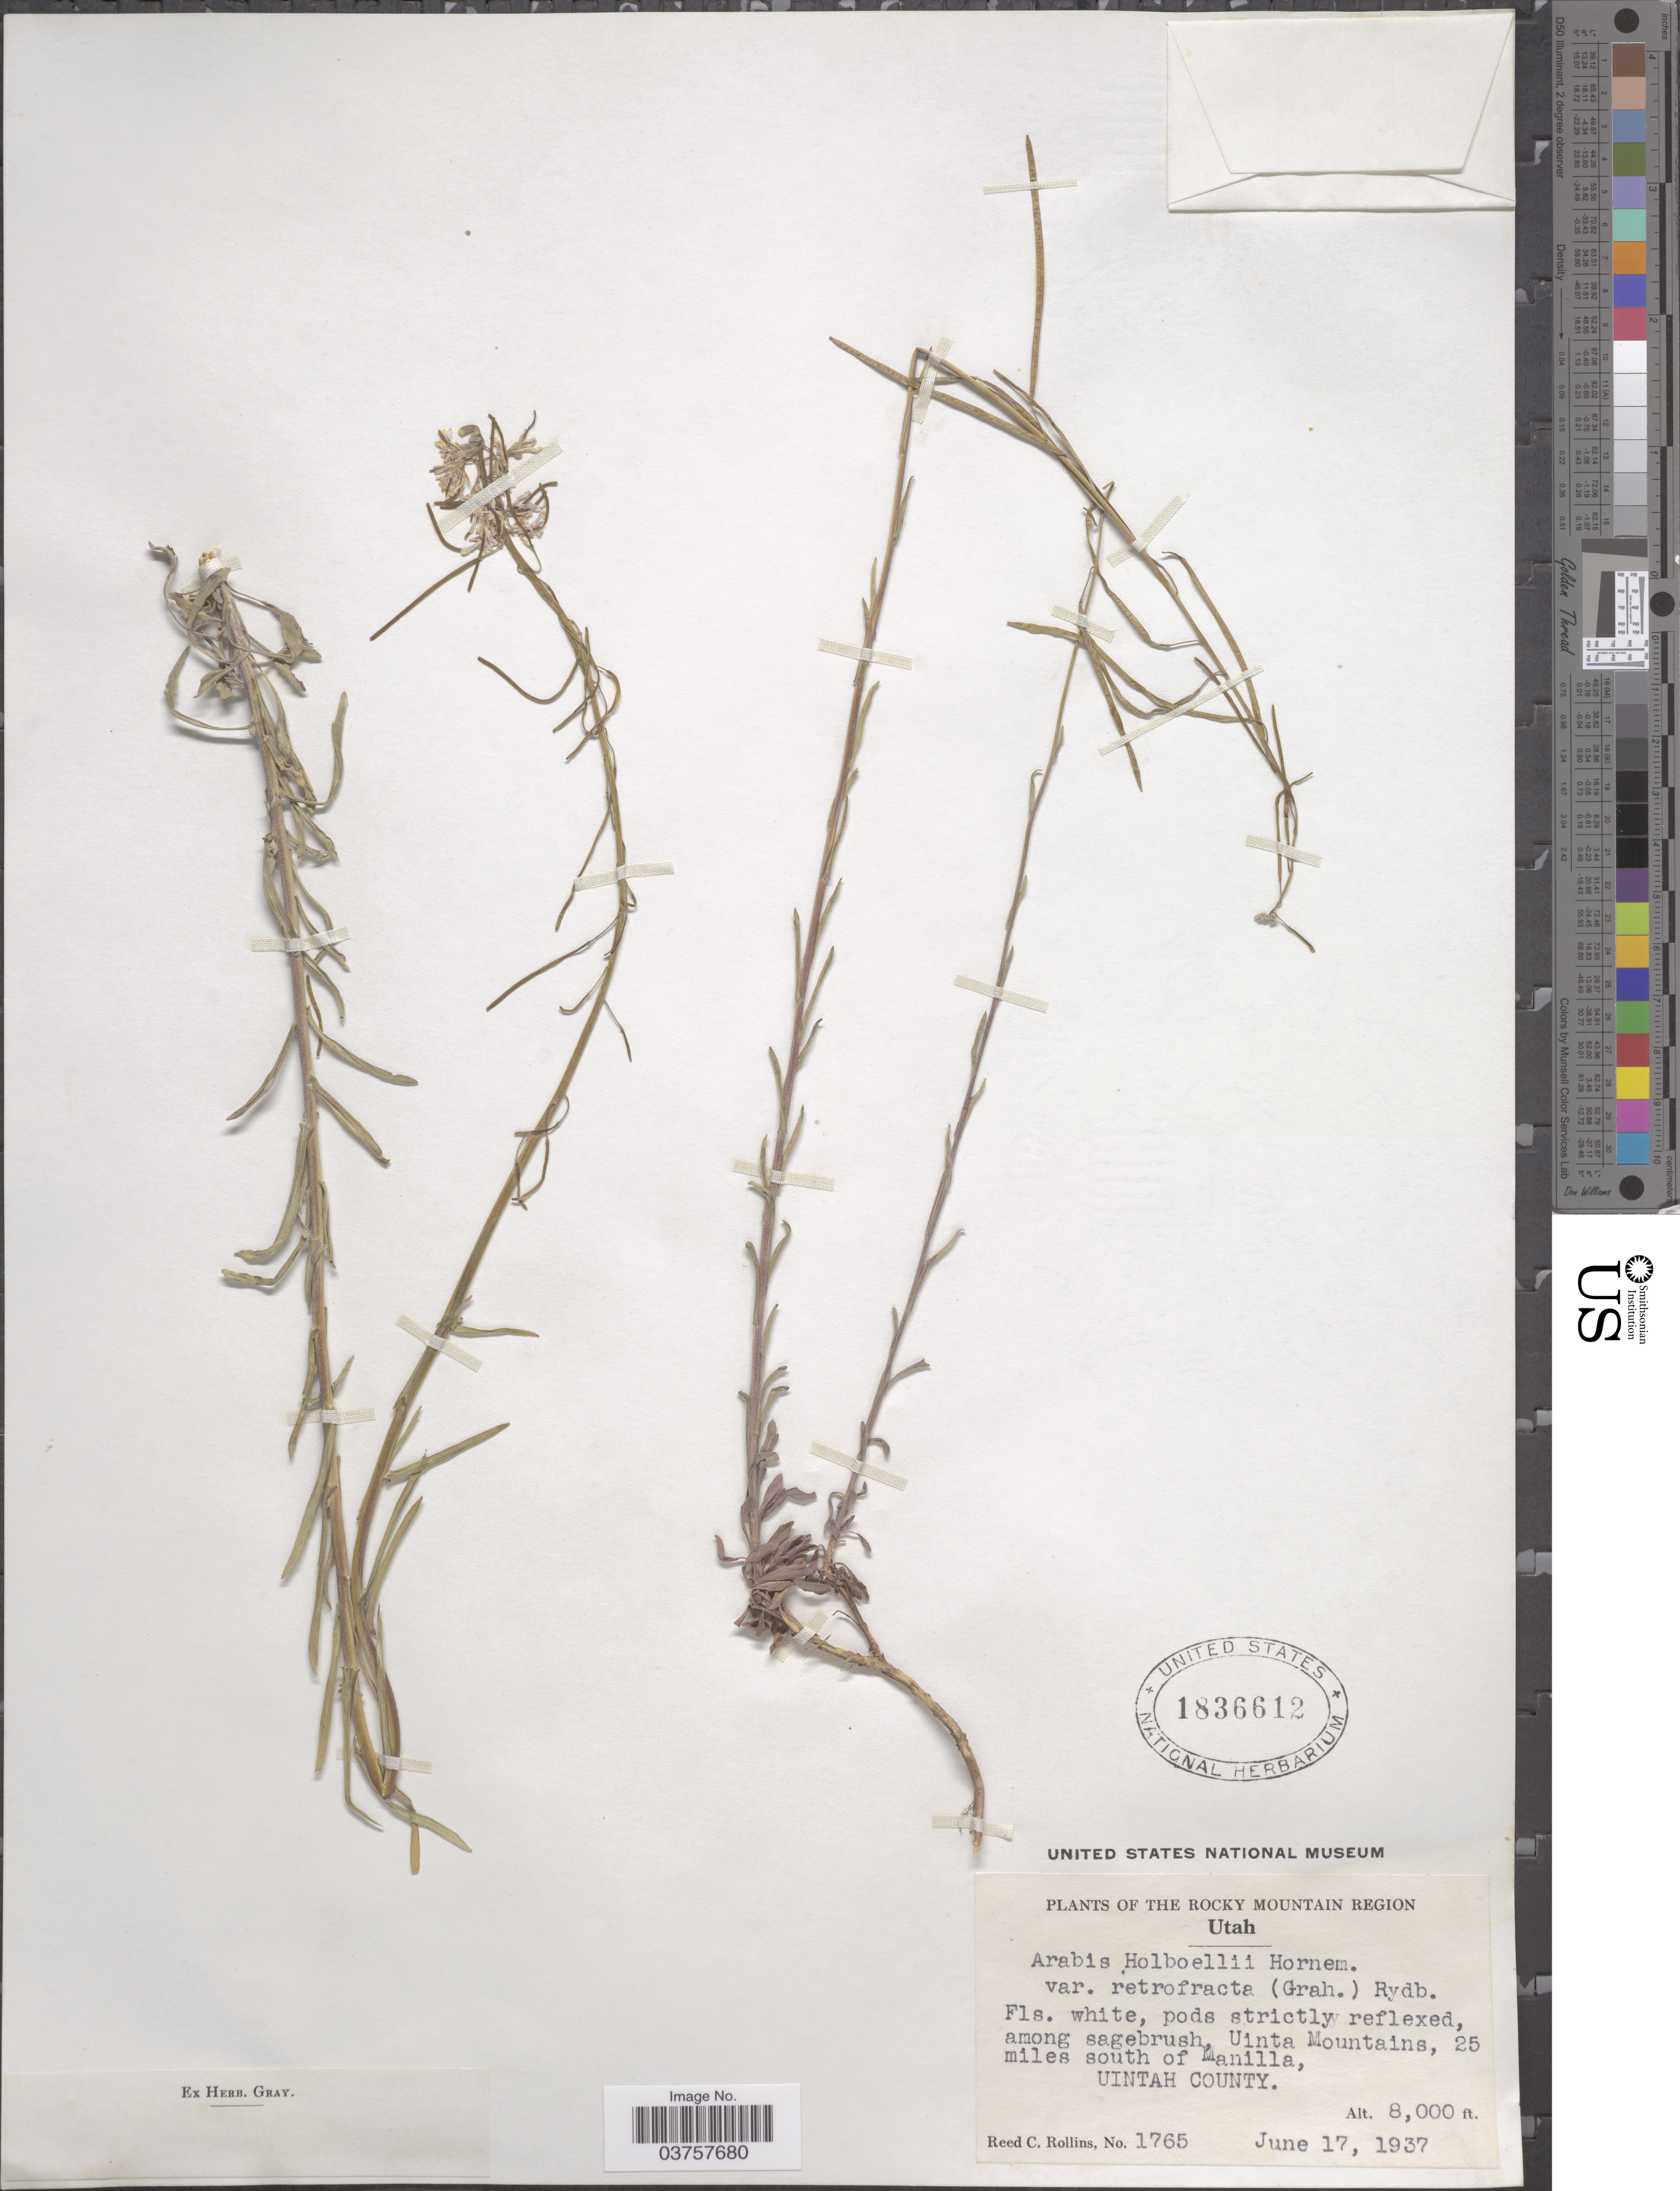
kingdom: Plantae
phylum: Tracheophyta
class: Magnoliopsida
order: Brassicales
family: Brassicaceae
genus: Arabis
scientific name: Arabis holboellii var. retrofracta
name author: Rydb.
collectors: R. C. Rollins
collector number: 1765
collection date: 1937-06-17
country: United States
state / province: Utah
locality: The Rocky Mountain Region. Uinta Mountains, 25 miles south of Manilla, Uintah County.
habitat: among sagebrush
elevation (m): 2438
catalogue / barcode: US 1836612